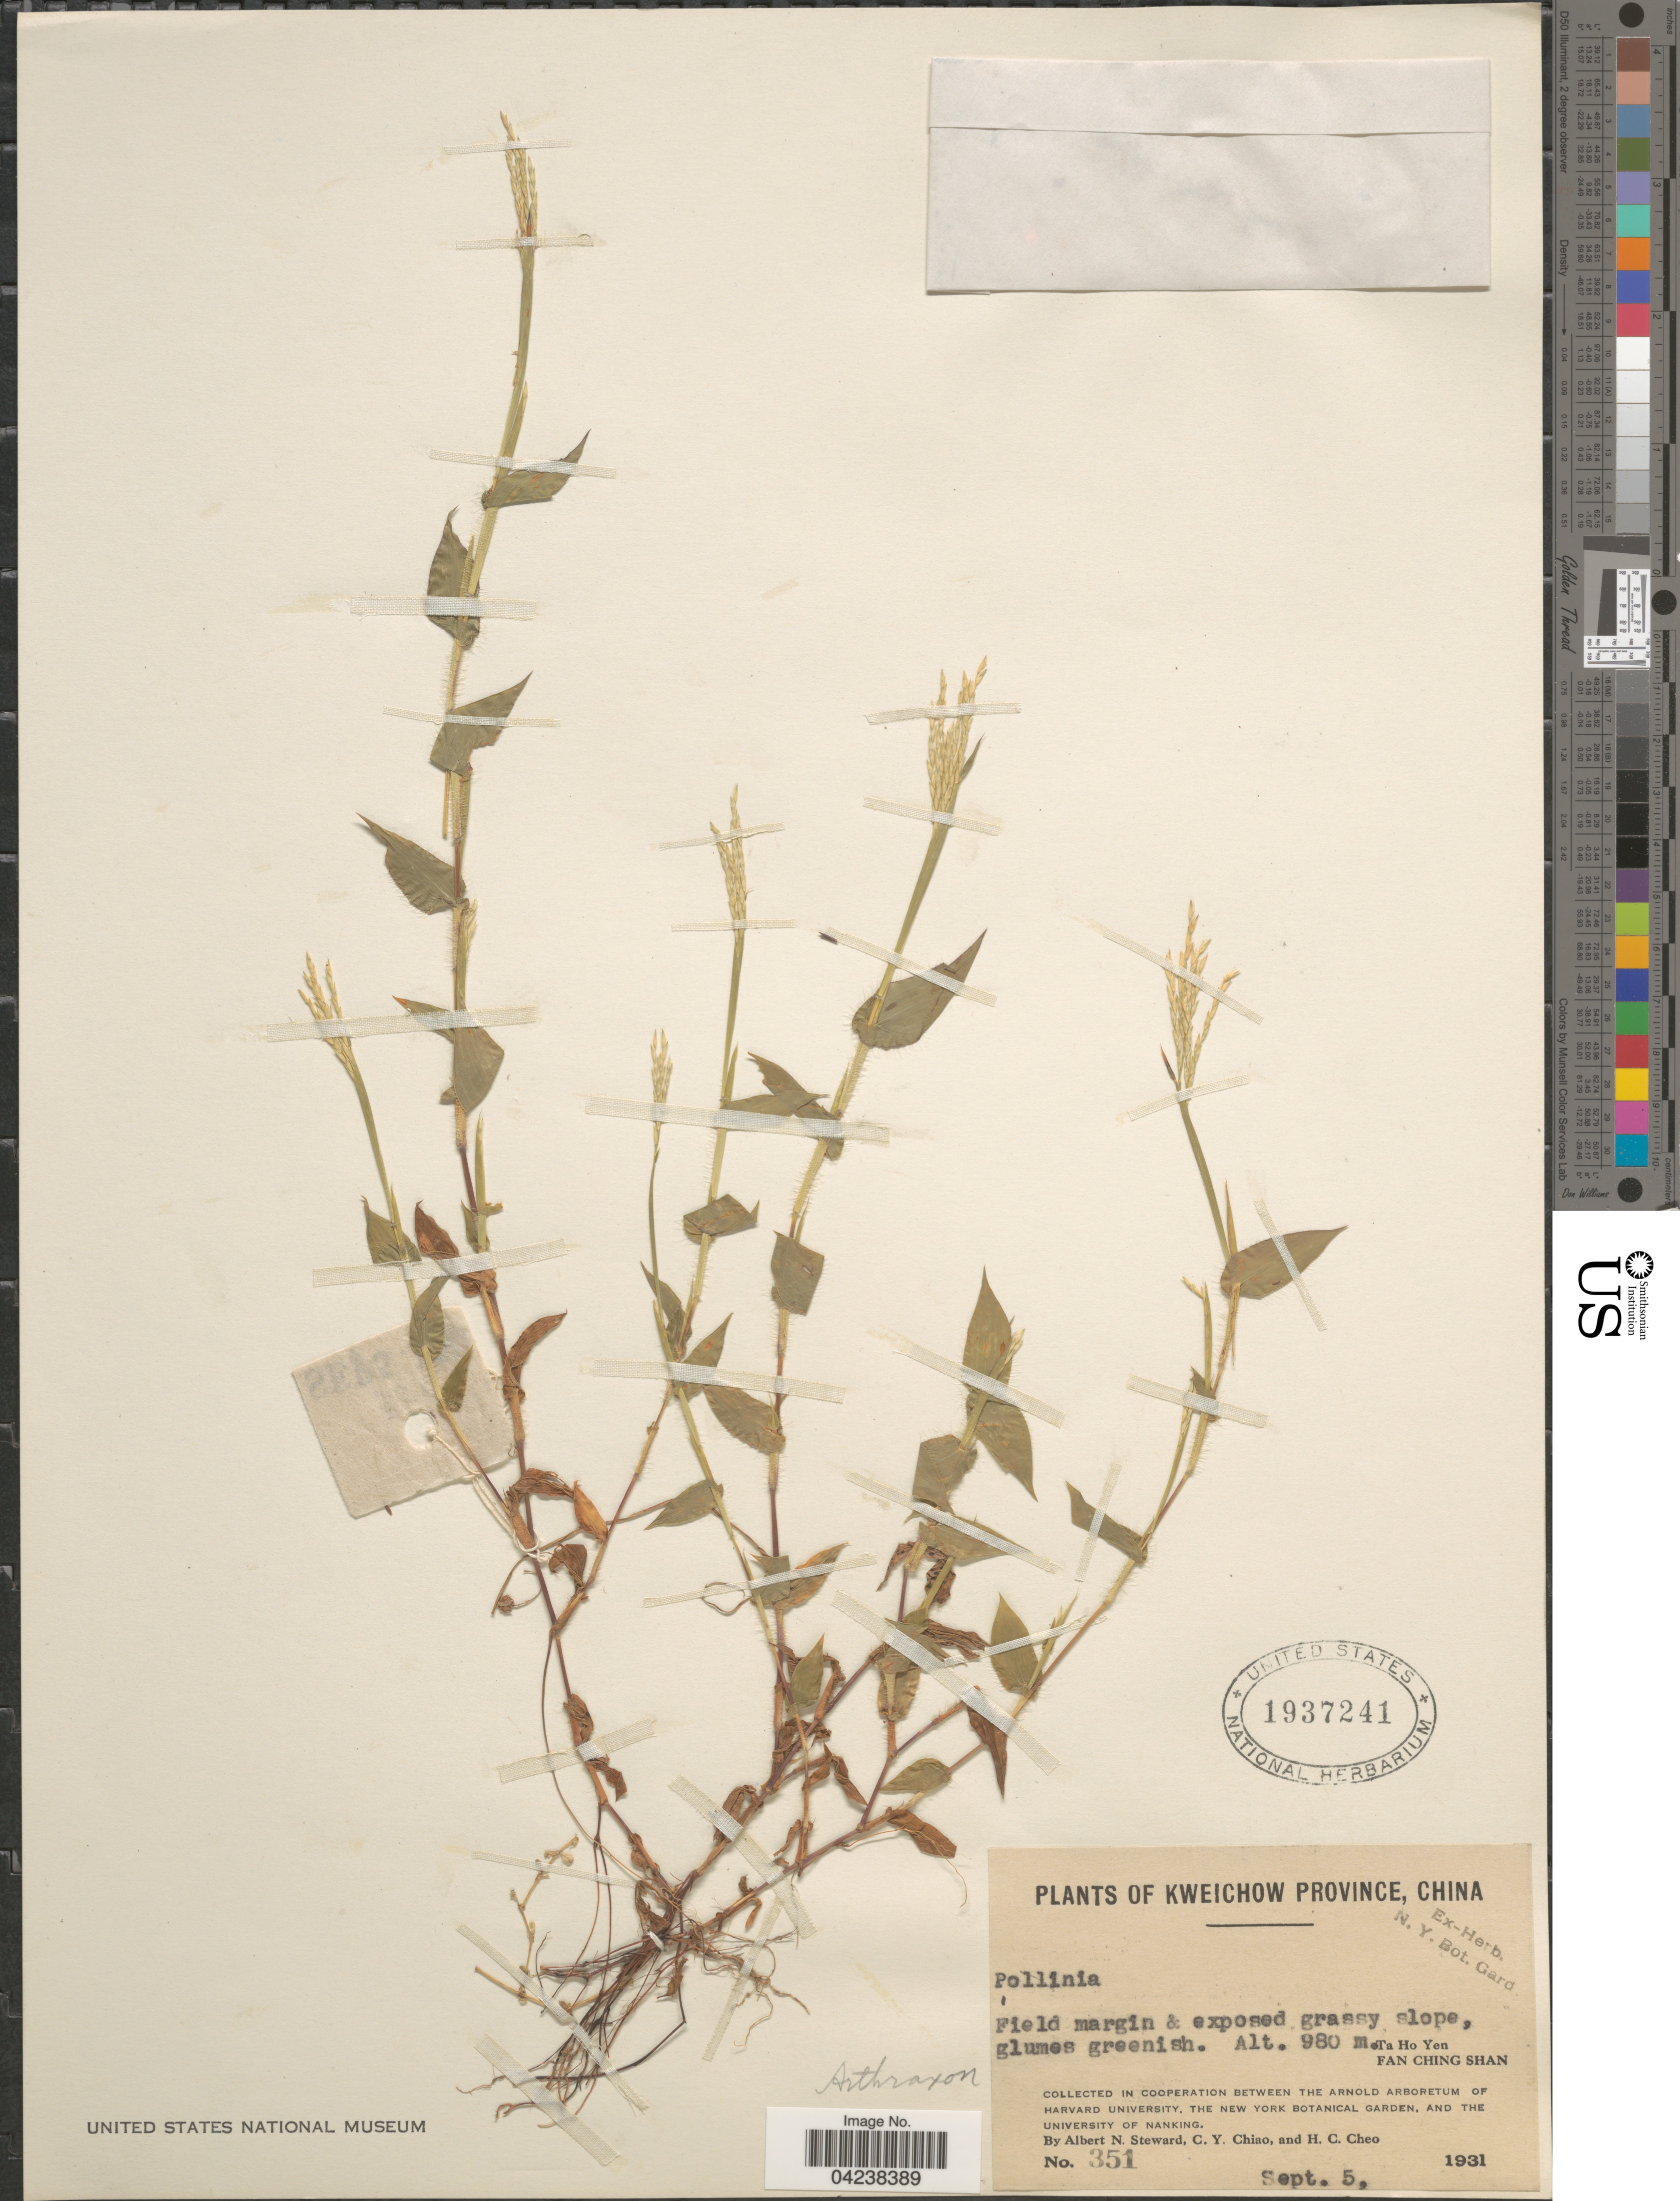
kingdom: Plantae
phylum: Tracheophyta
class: Liliopsida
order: Poales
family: Poaceae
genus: Arthraxon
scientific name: Arthraxon hispidus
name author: (Thunb.) Makino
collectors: A. N. Steward, C. Y. Chiao & H. Cheo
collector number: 351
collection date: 1931-09-05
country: China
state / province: Guizhou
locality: Kweichow Province. Ta Ho Yen. Fan Ching Shan.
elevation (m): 980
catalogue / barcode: US 1937241